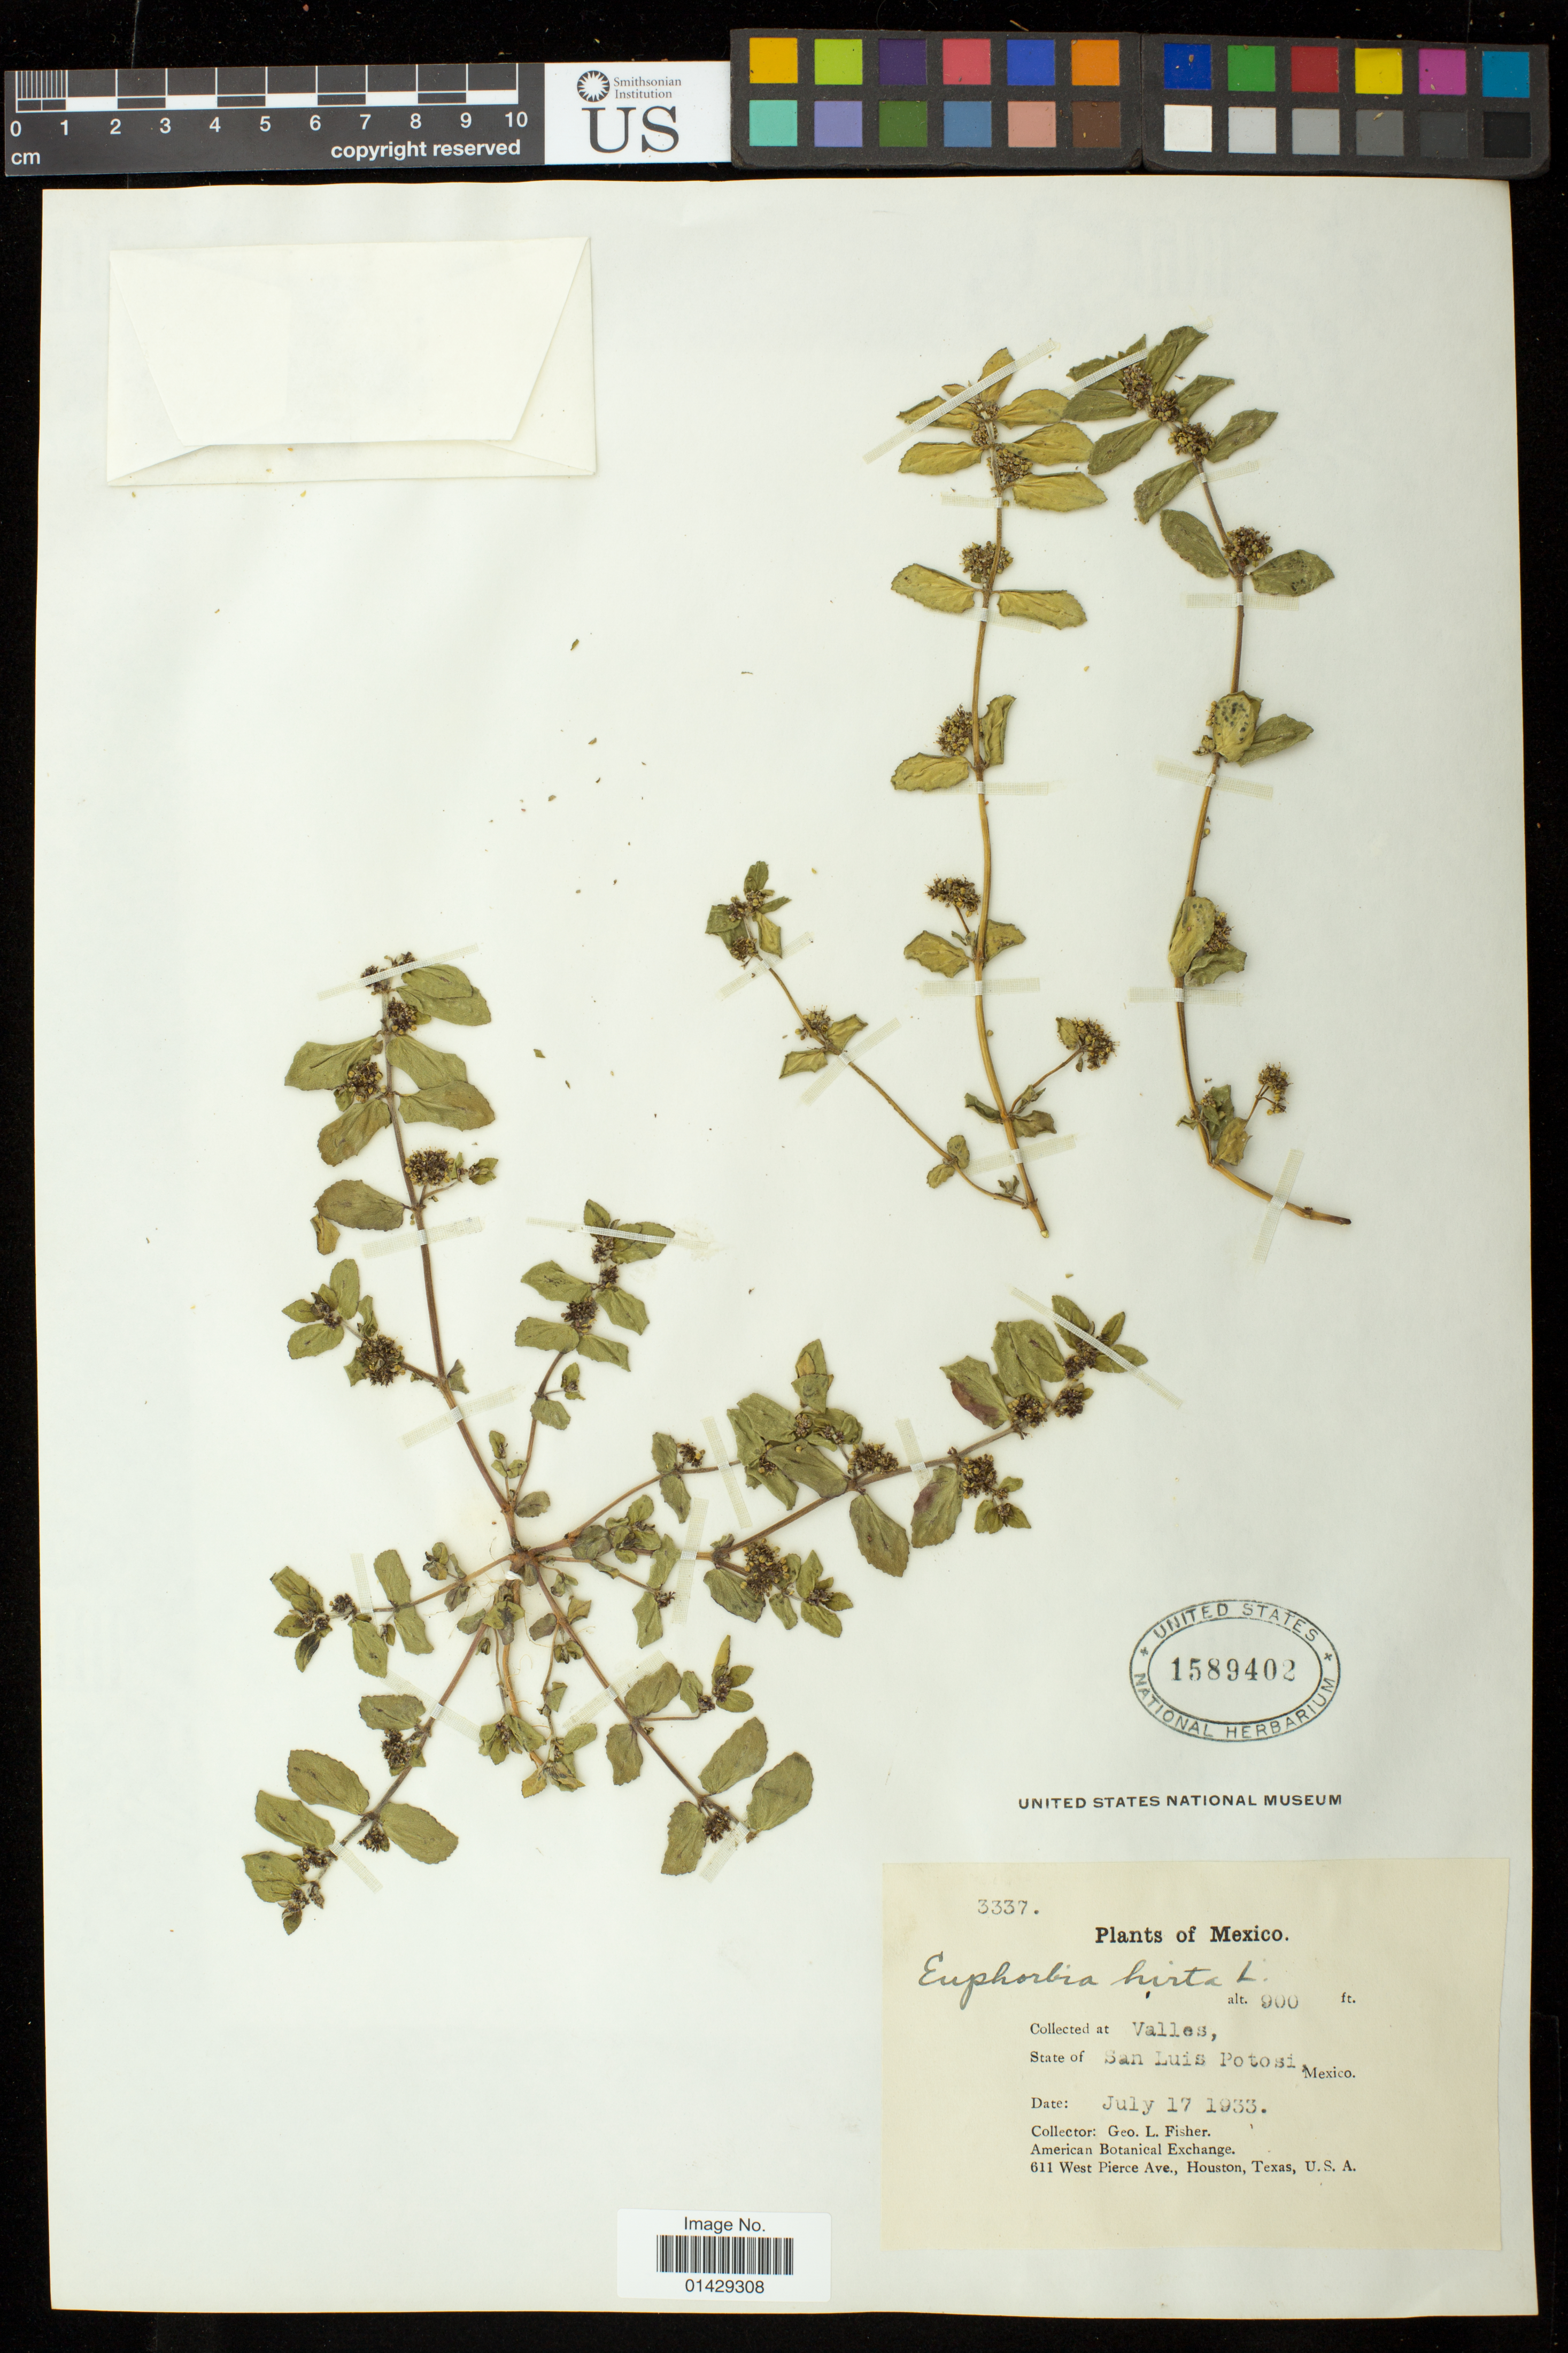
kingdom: Plantae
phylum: Tracheophyta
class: Magnoliopsida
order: Malpighiales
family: Euphorbiaceae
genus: Euphorbia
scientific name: Euphorbia hirta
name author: L.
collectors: G. L. Fisher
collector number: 3337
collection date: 1933-07-17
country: Mexico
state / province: San Luis Potosí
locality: Valles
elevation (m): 274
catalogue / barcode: US 1589402